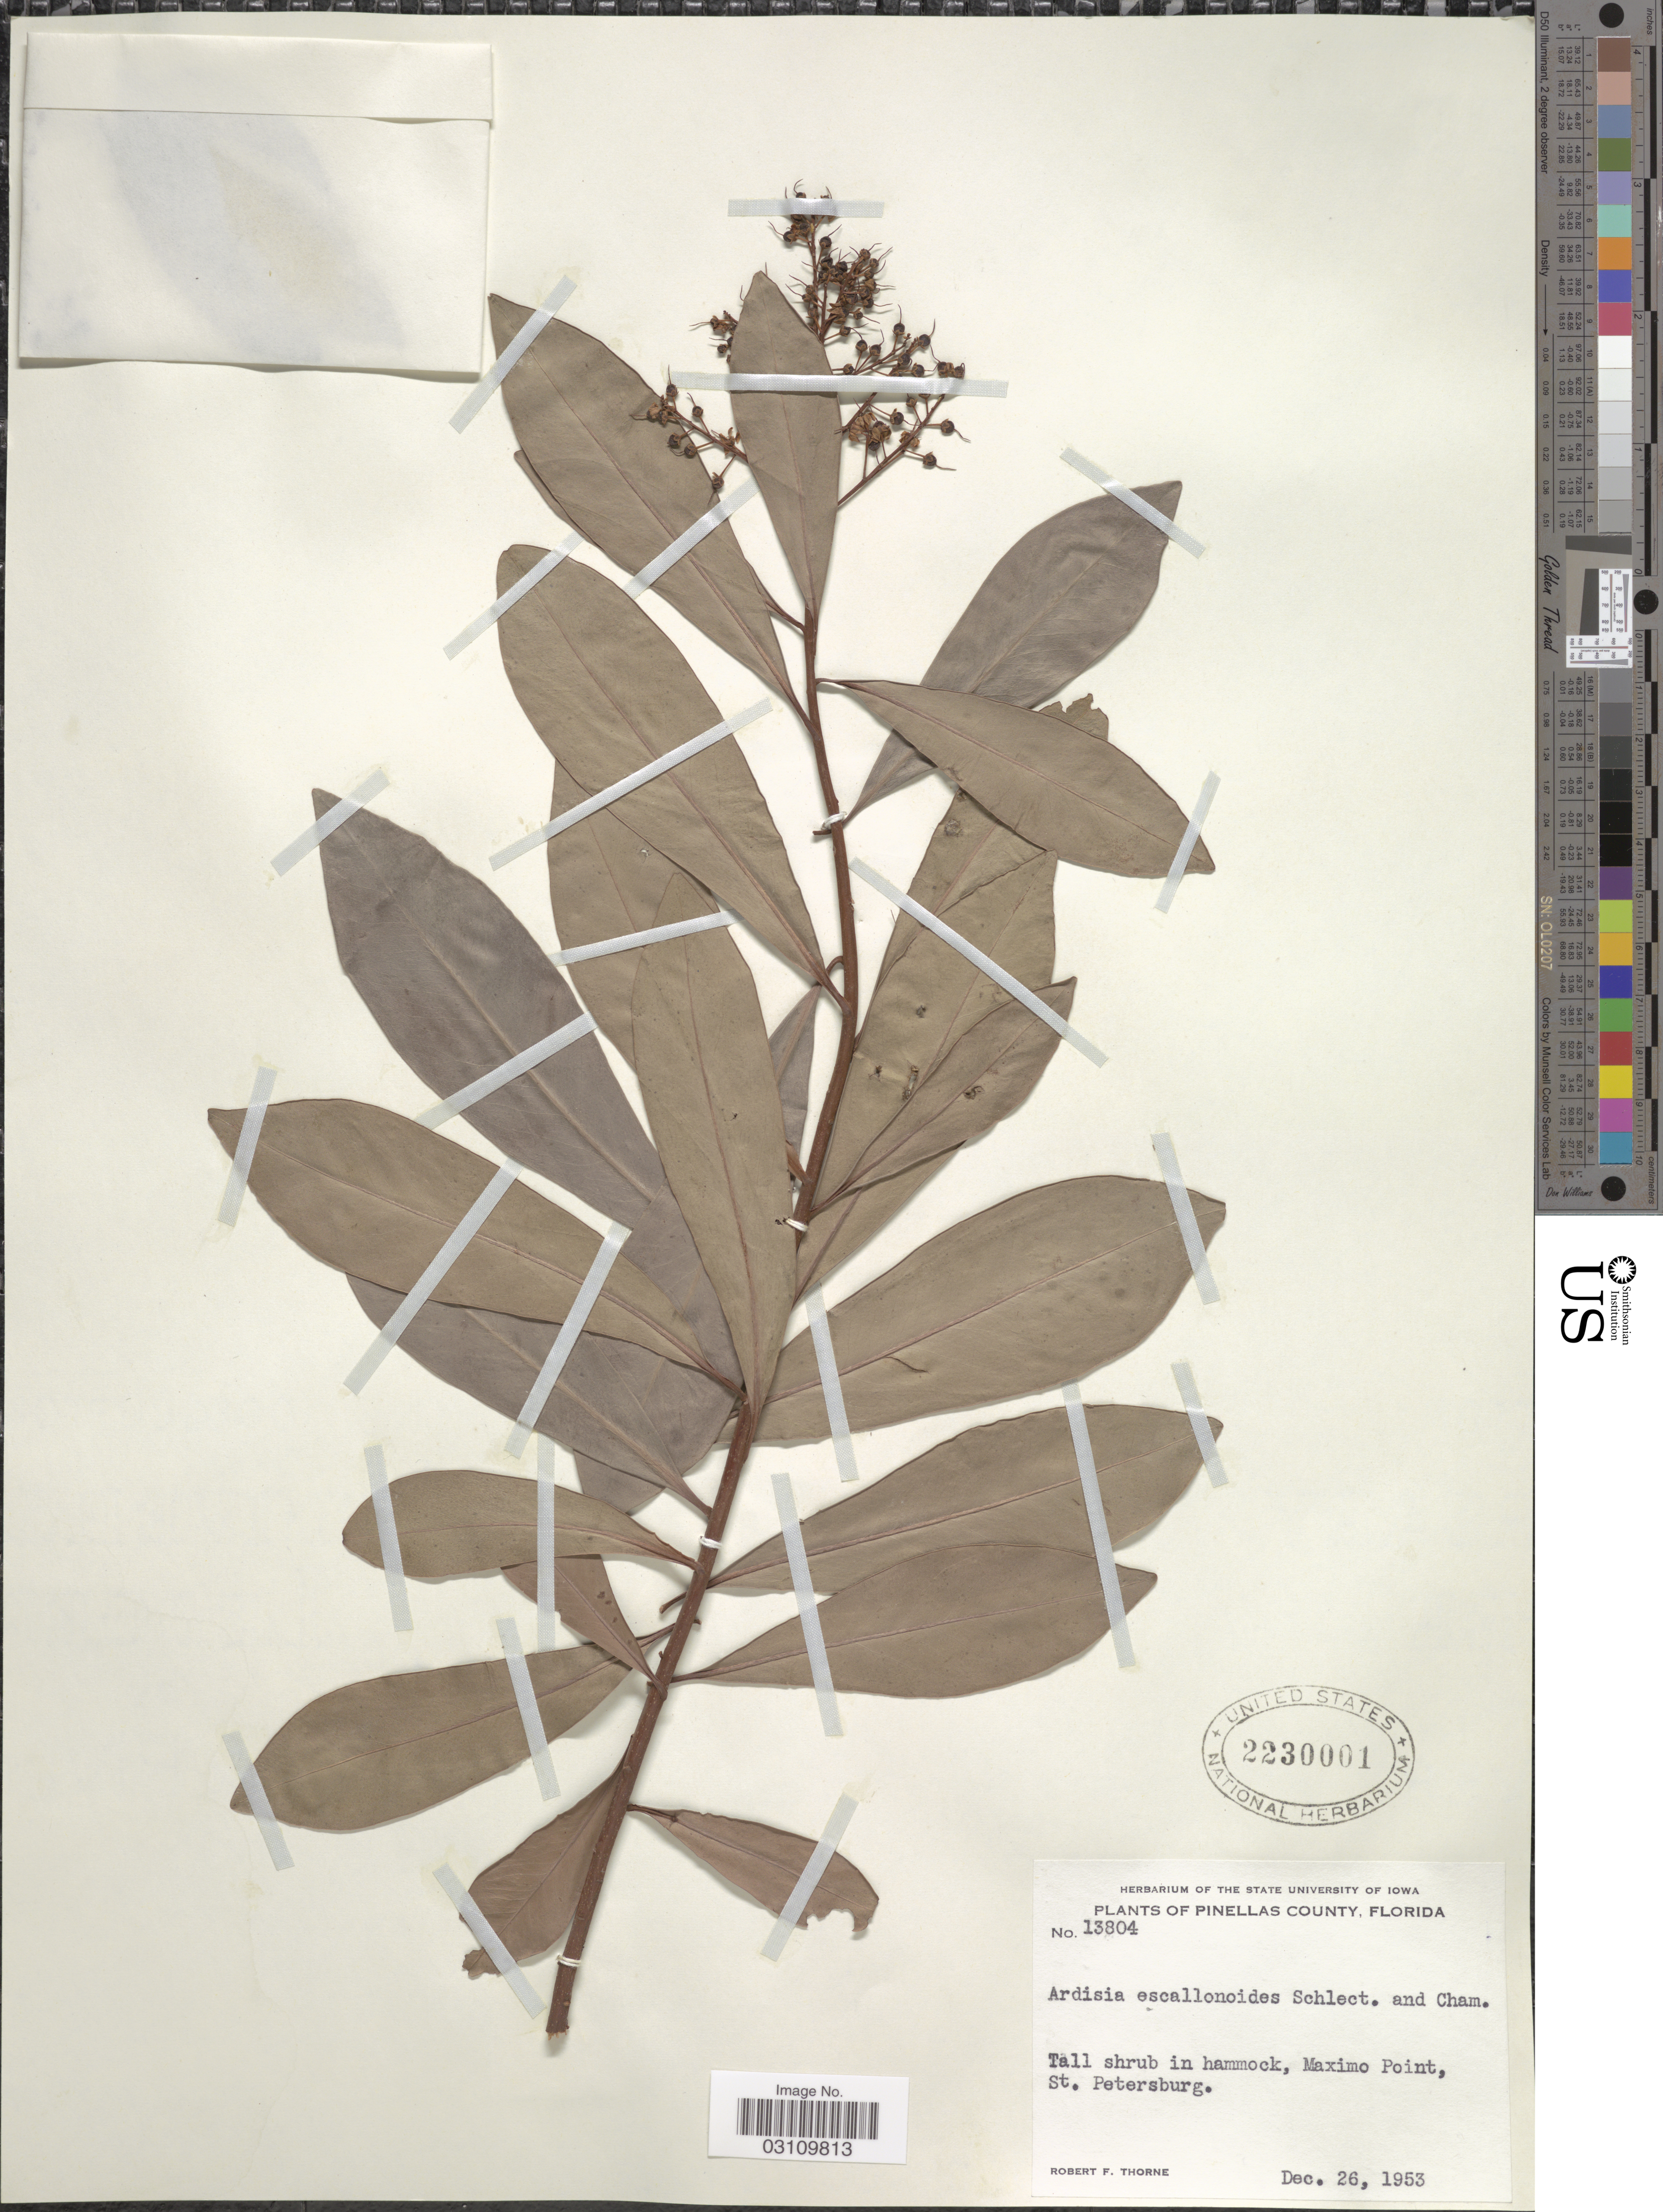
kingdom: Plantae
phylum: Tracheophyta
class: Magnoliopsida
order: Ericales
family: Primulaceae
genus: Ardisia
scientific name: Ardisia escallonioides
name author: Schltdl. & Cham.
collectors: R. F. Thorne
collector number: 13804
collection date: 1953-12-26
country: United States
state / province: Florida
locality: Pinellas County, Tall shrub in hammock, Maximo Point, St. Petersburg.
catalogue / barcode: US 2230001